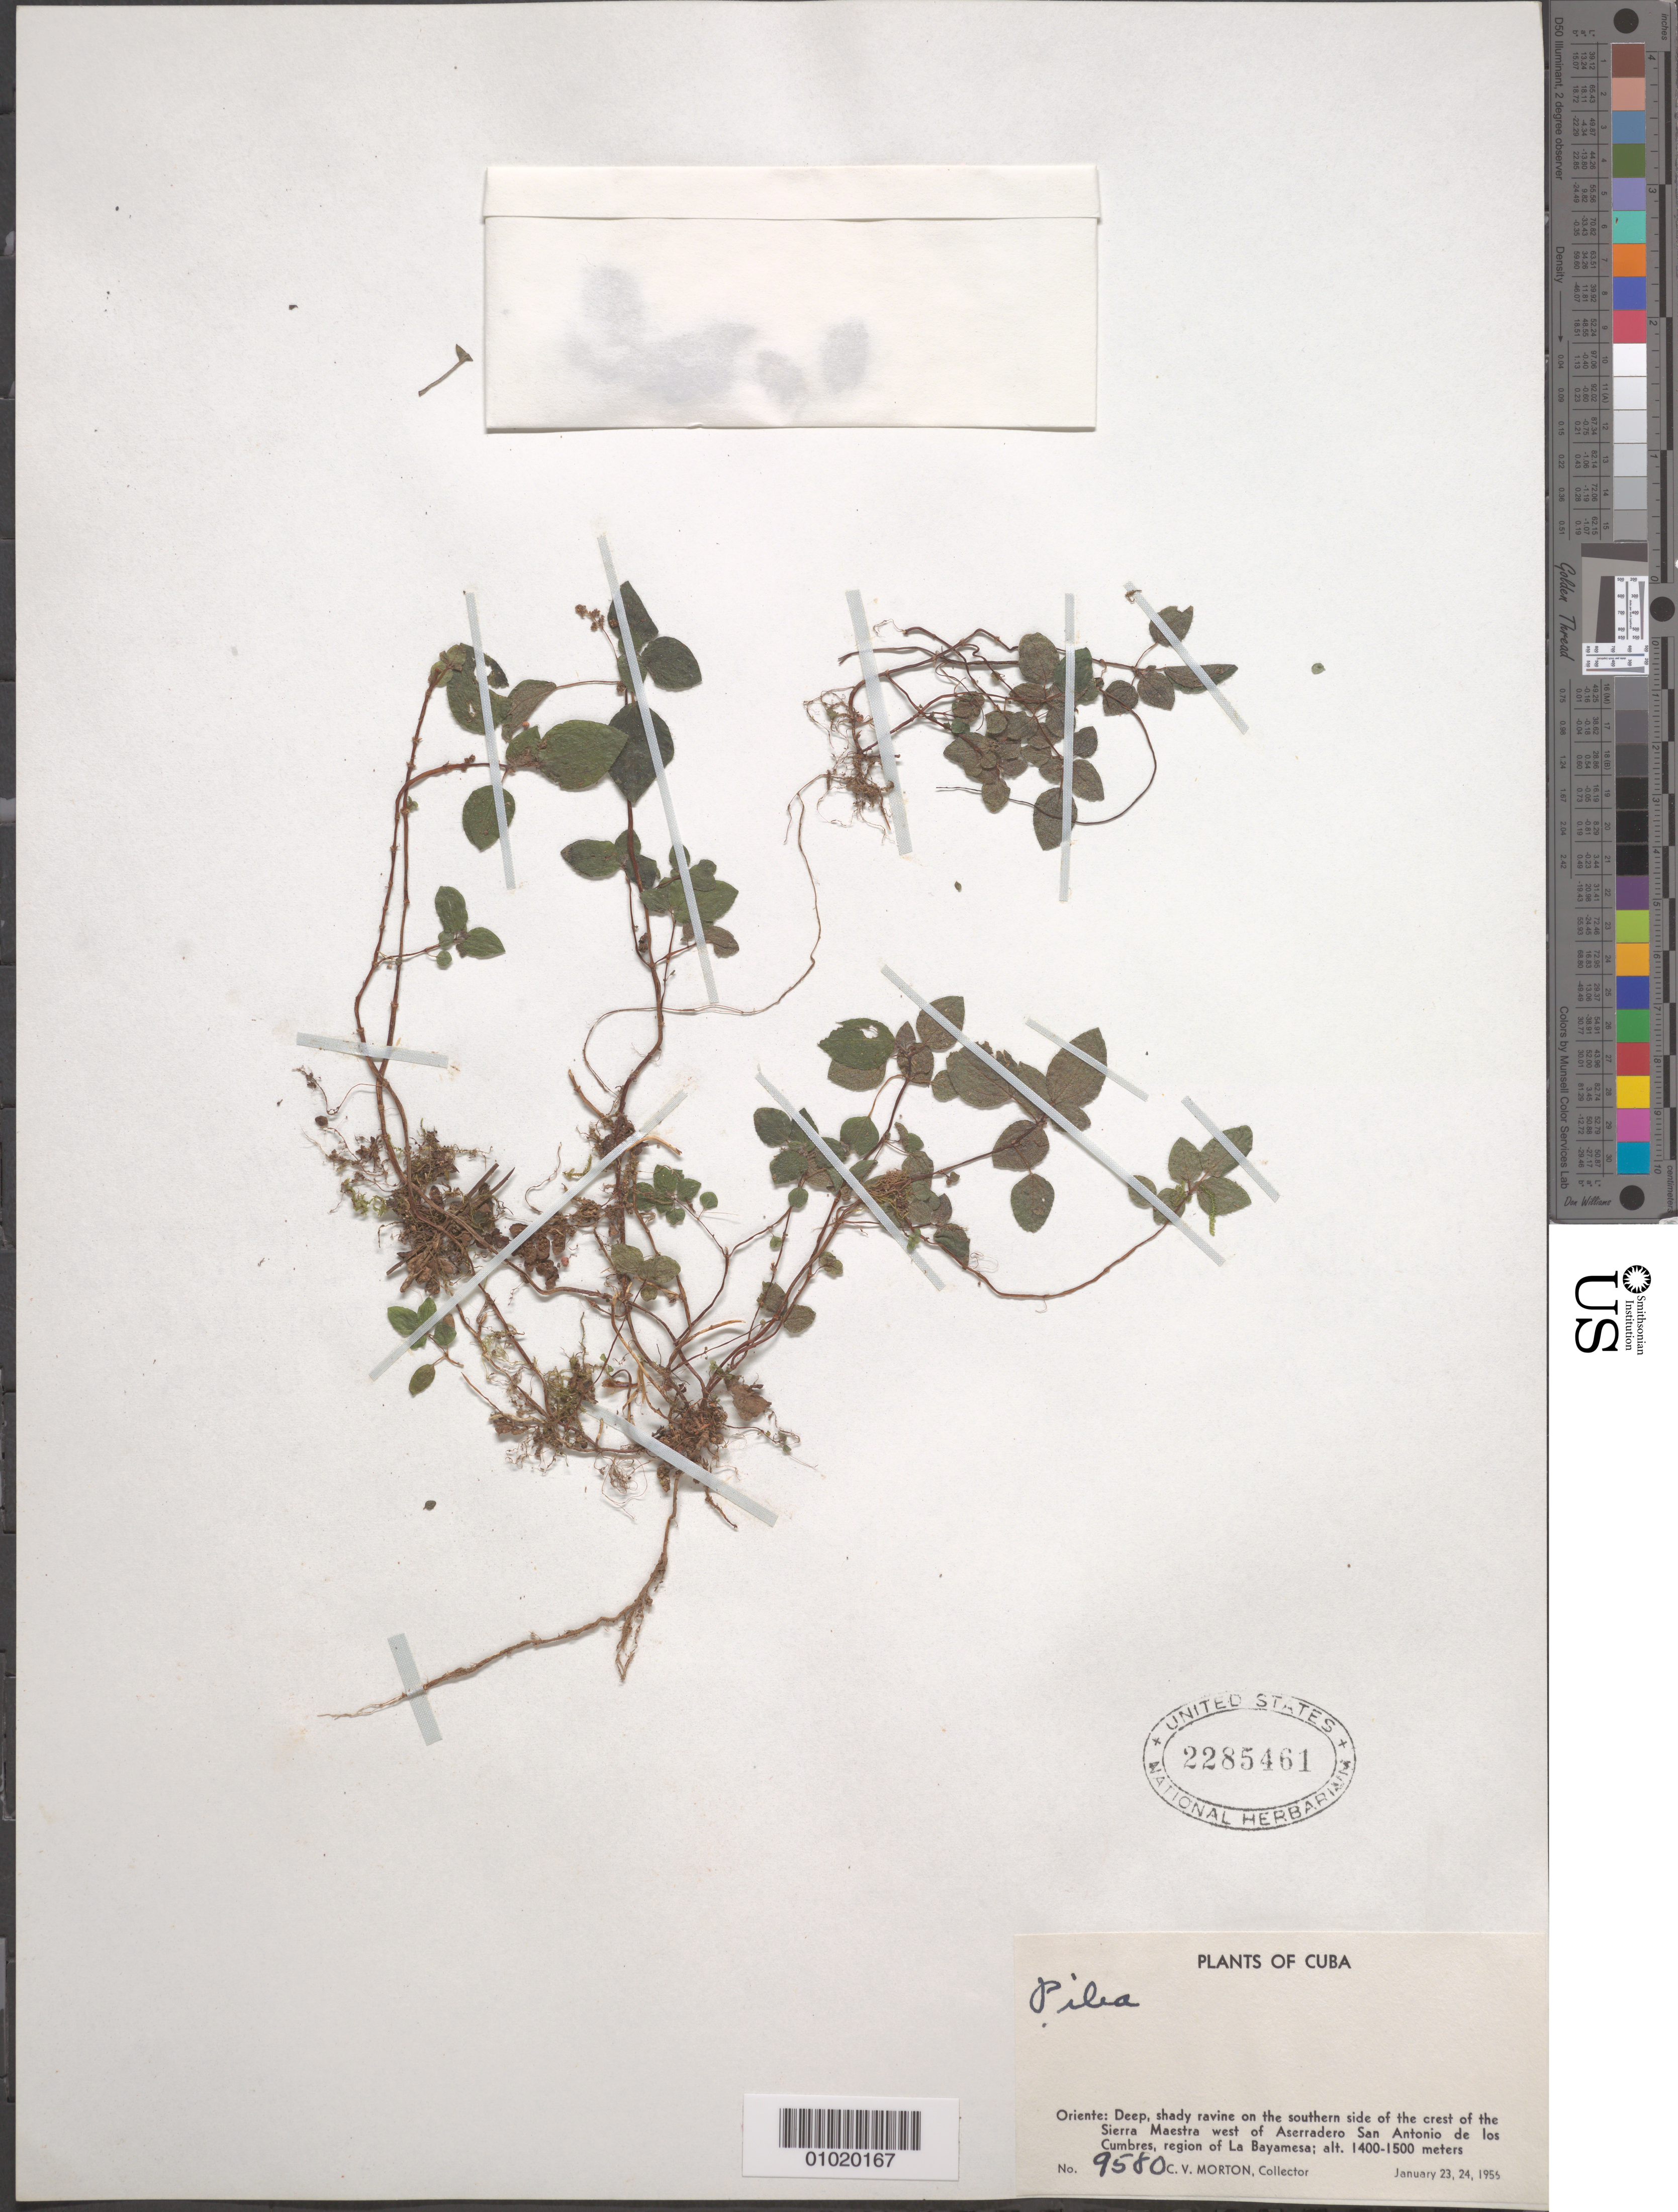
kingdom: Plantae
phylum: Tracheophyta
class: Magnoliopsida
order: Rosales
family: Urticaceae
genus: Pilea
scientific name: Pilea sp.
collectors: C. V. Morton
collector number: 9580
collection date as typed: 23 Jan 1956 to 24 Jan 1956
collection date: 1956-01-23/1956-01-24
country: Cuba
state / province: Oriente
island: Cuba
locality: Deep, shady ravine on the southern side of the crest of the Sierra Maeastra west of Aserradero San Antonio de los Cumbres, region of La Bayamesa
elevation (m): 1400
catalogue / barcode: US 2285461